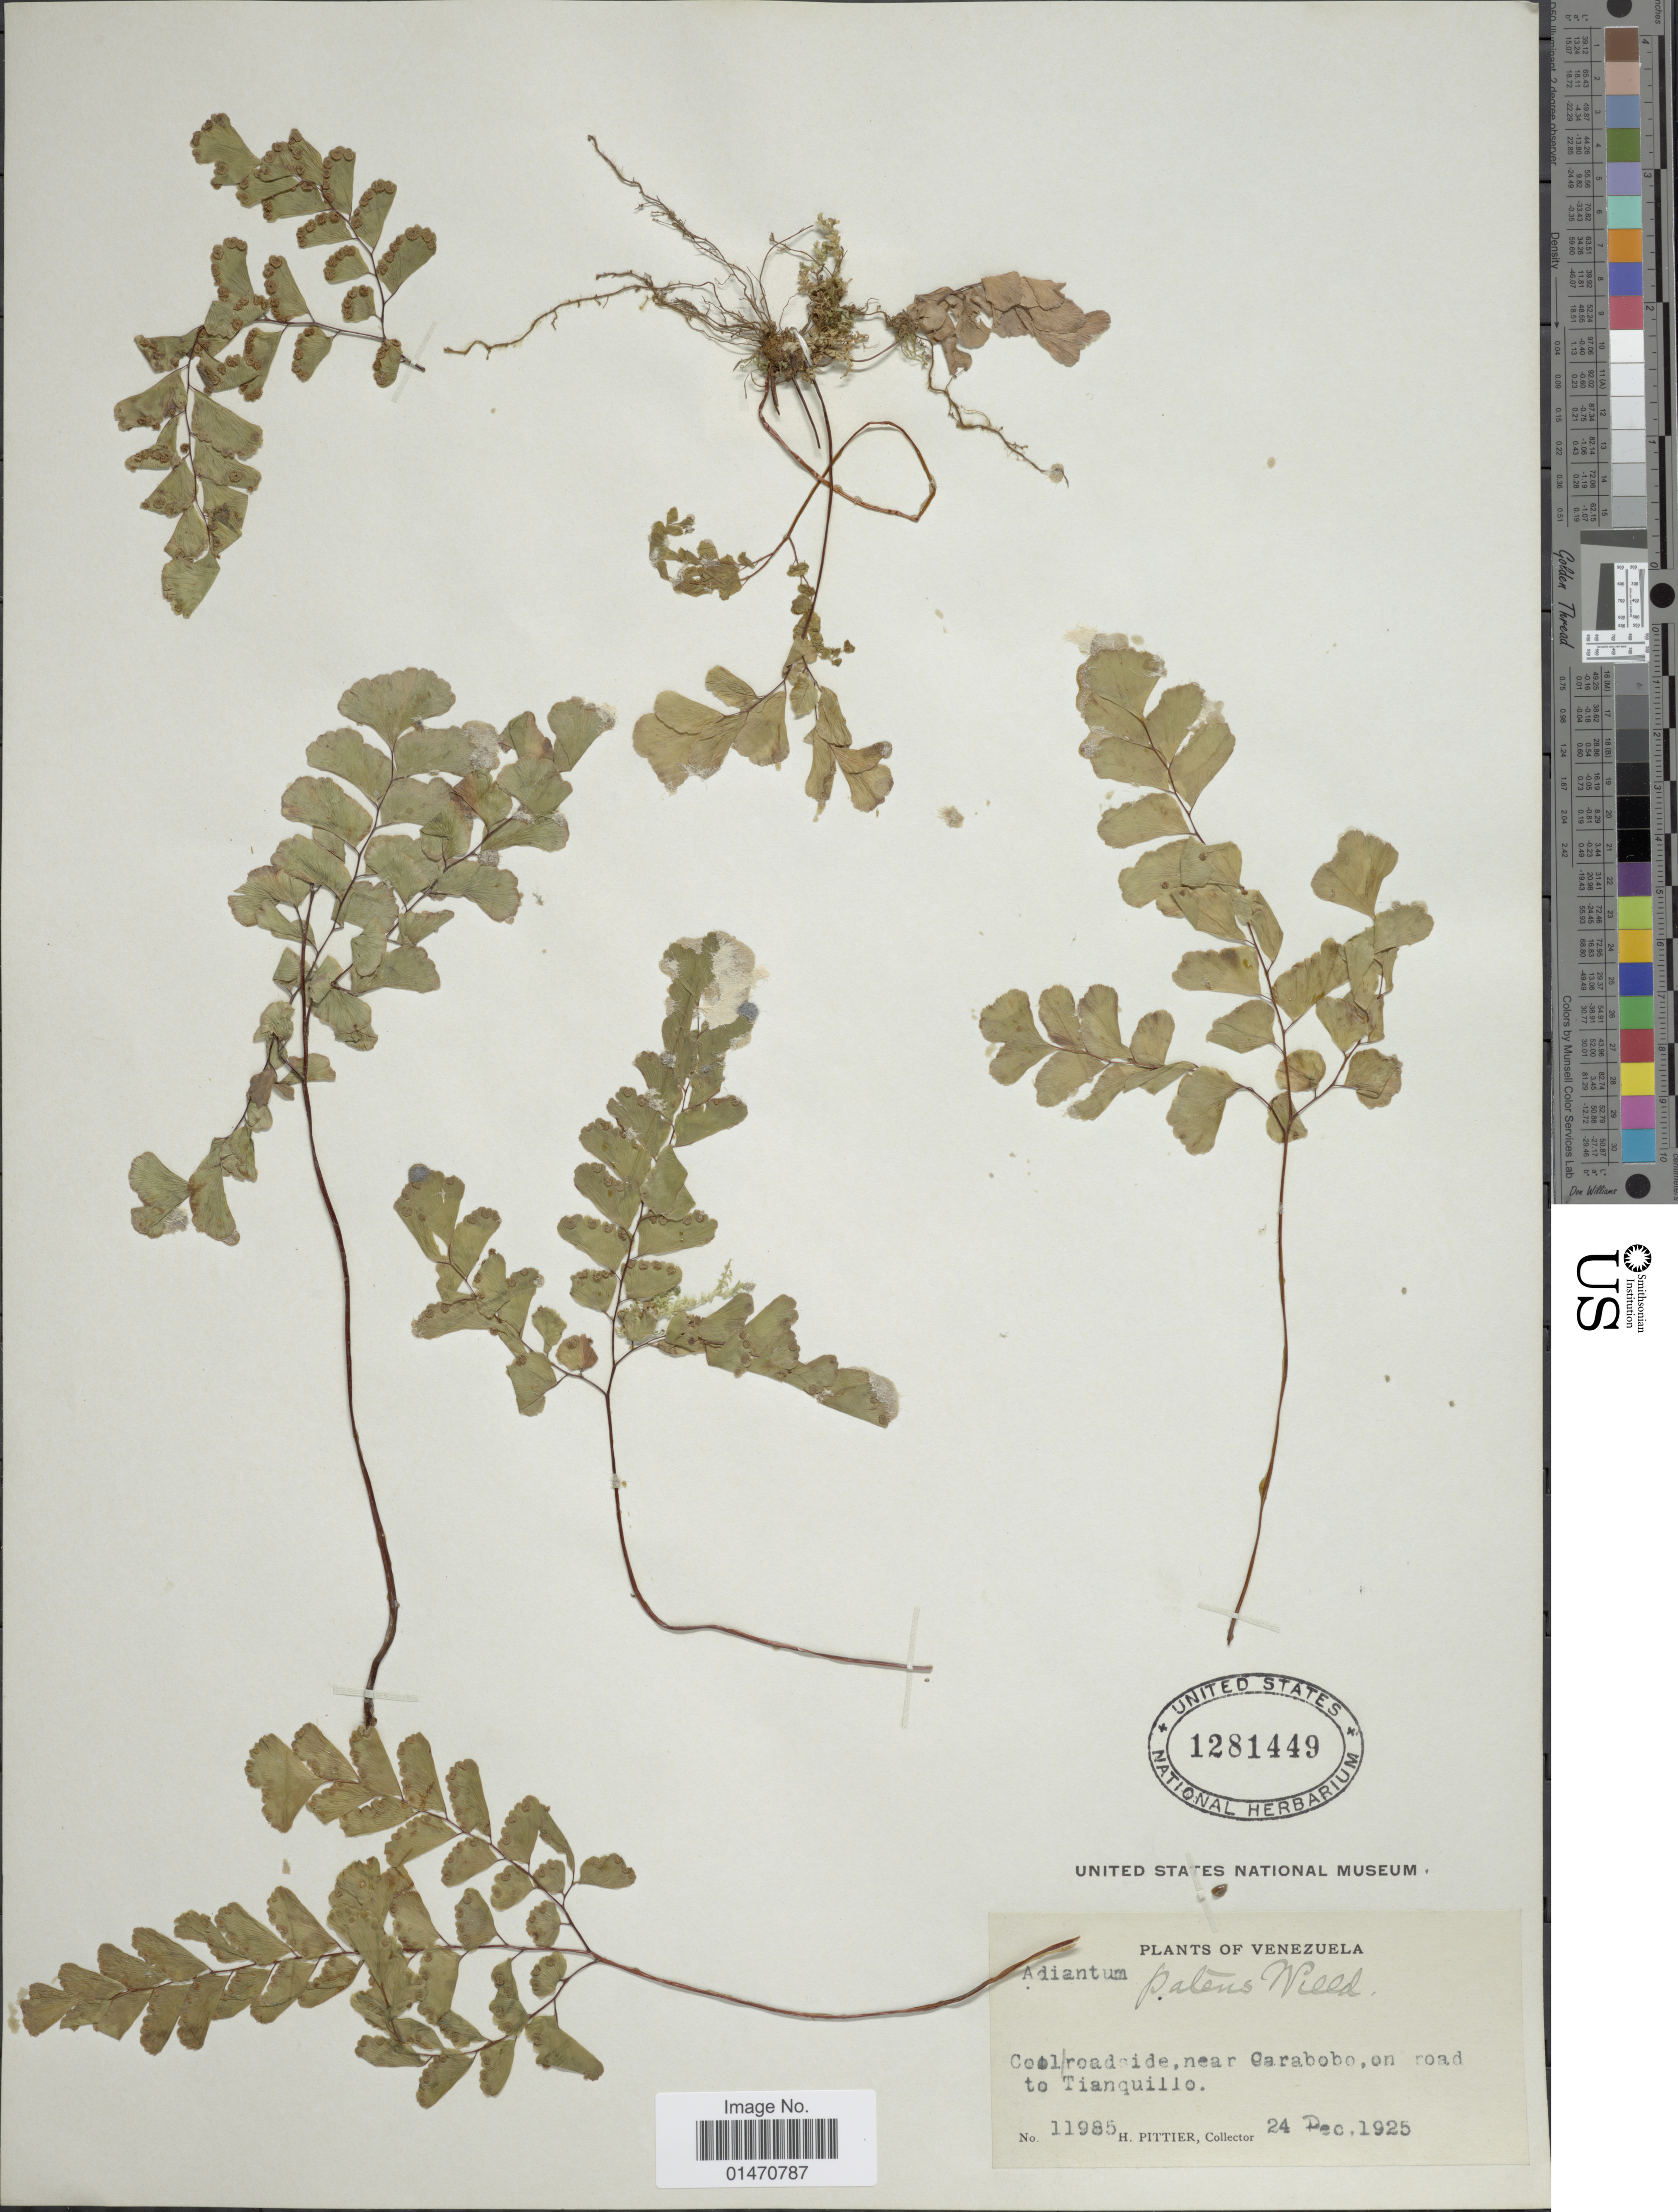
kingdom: Plantae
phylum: Tracheophyta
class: Polypodiopsida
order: Polypodiales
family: Pteridaceae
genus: Adiantum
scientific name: Adiantum patens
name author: Willd.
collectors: H. F. Pittier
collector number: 11985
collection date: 1925-12-24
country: Venezuela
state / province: Carabobo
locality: Cool roadside near Carabobo, on road to Tinaquillo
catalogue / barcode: US 1281449